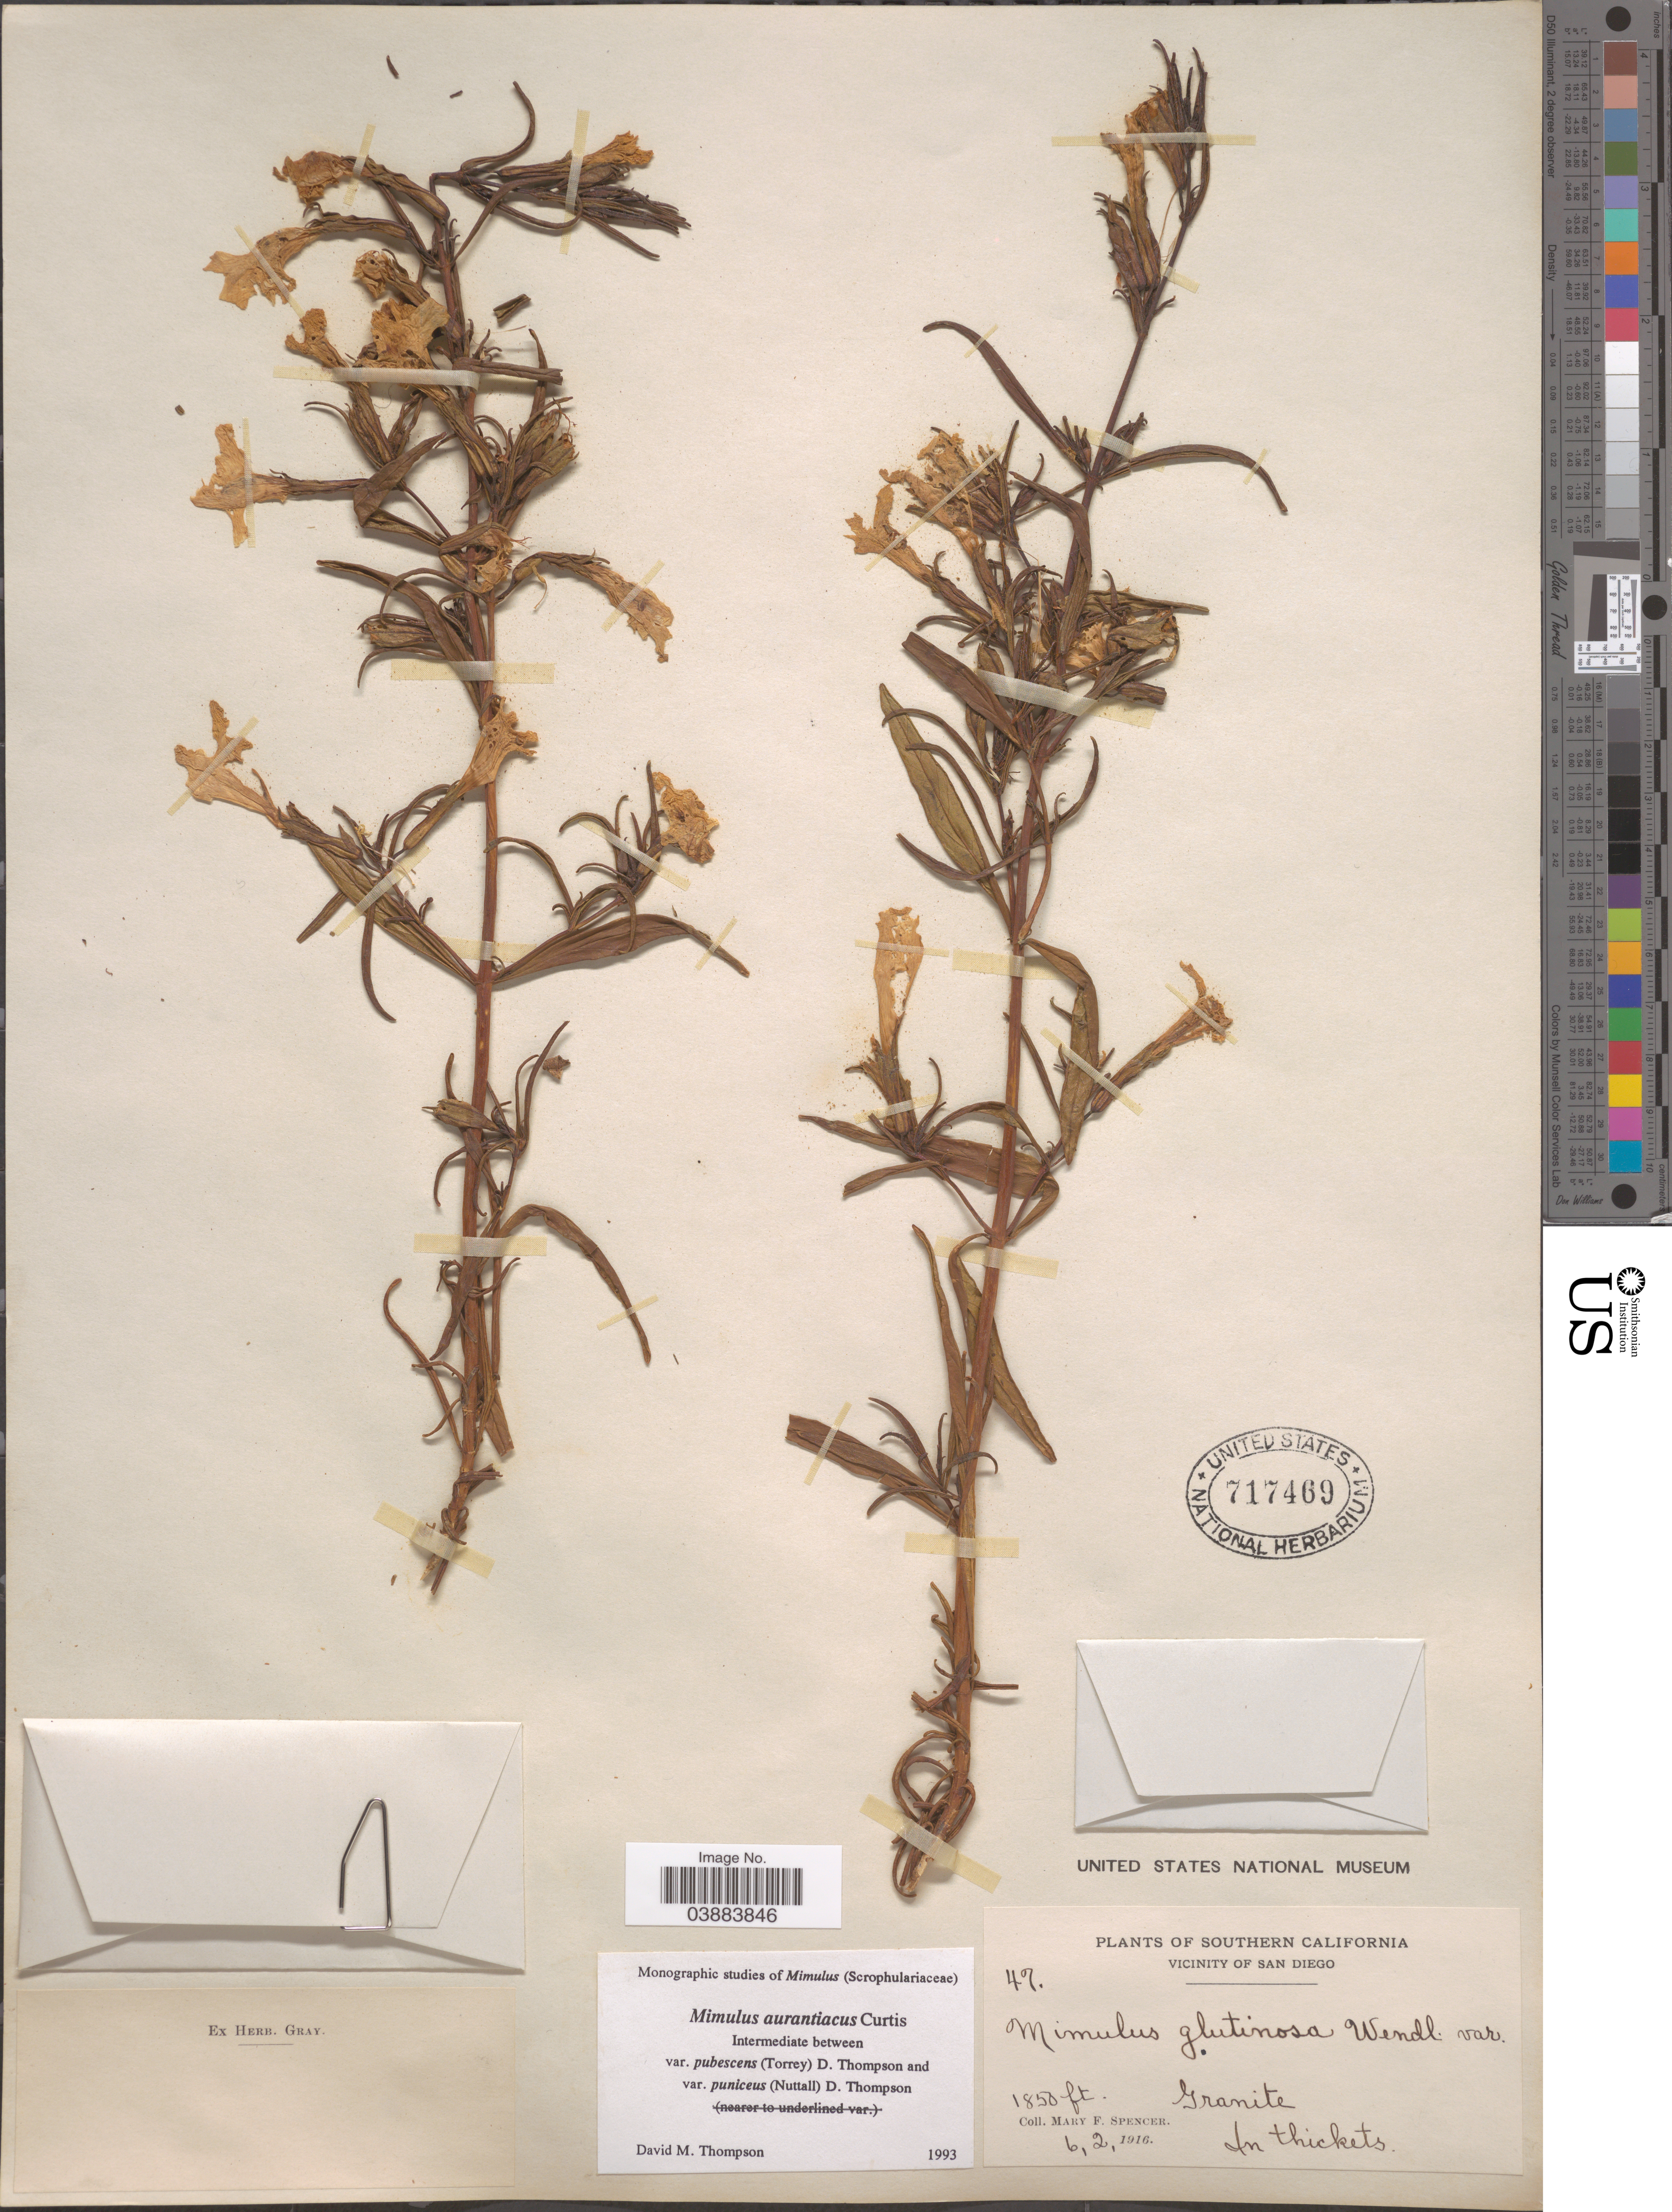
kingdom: Plantae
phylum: Tracheophyta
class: Magnoliopsida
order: Lamiales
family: Phrymaceae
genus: Diplacus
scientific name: Diplacus aurantiacus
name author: (Curtis) Jeps.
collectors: M. Spencer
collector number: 47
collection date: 1916-06-02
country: United States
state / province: California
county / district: San Diego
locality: Southern California. Vicinity of San Diego.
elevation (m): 564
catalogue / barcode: US 717469